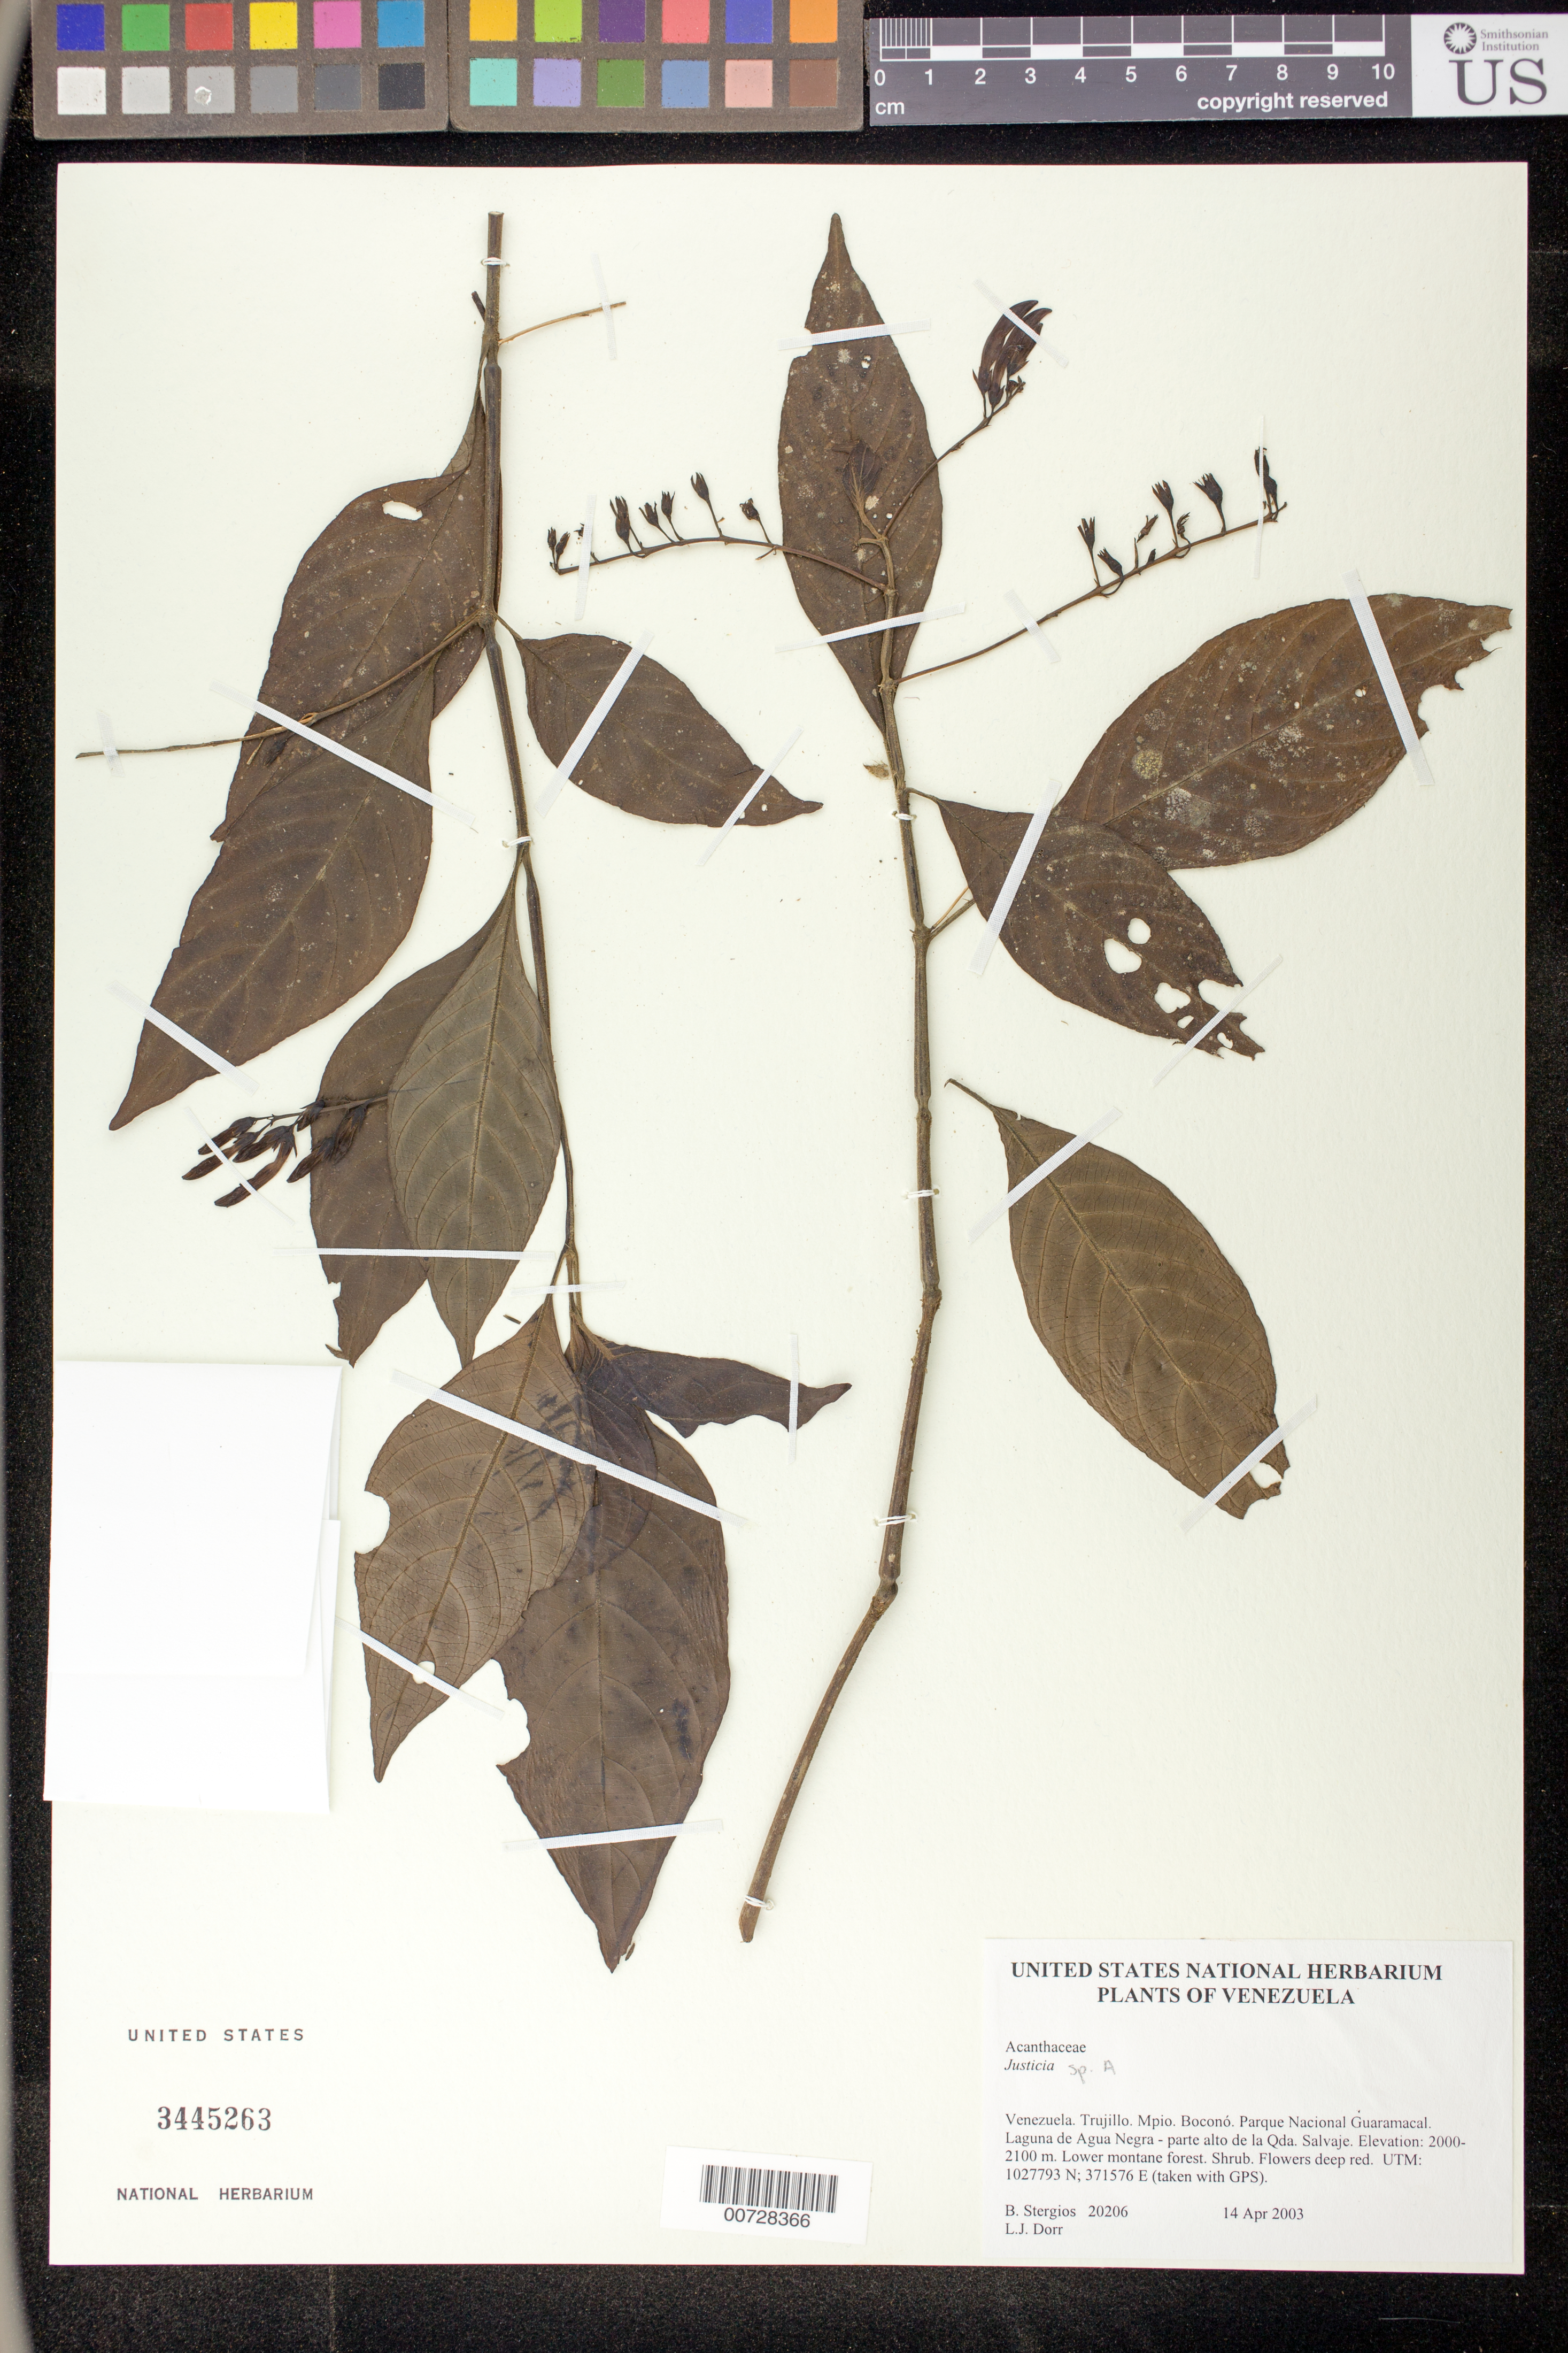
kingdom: Plantae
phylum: Tracheophyta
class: Magnoliopsida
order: Lamiales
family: Acanthaceae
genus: Justicia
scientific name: Justicia sp. a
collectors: B. G. Stergios & L. J. Dorr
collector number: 20206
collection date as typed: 14 Apr 2003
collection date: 2003-04-14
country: Venezuela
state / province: Trujillo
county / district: Boconó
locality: Parque Nacional Guaramacal. Laguna de Agua Negra - parte alto de la Qda. Salvaje.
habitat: Lower montane forest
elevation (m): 2000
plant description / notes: PORT, US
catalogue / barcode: US 3445263